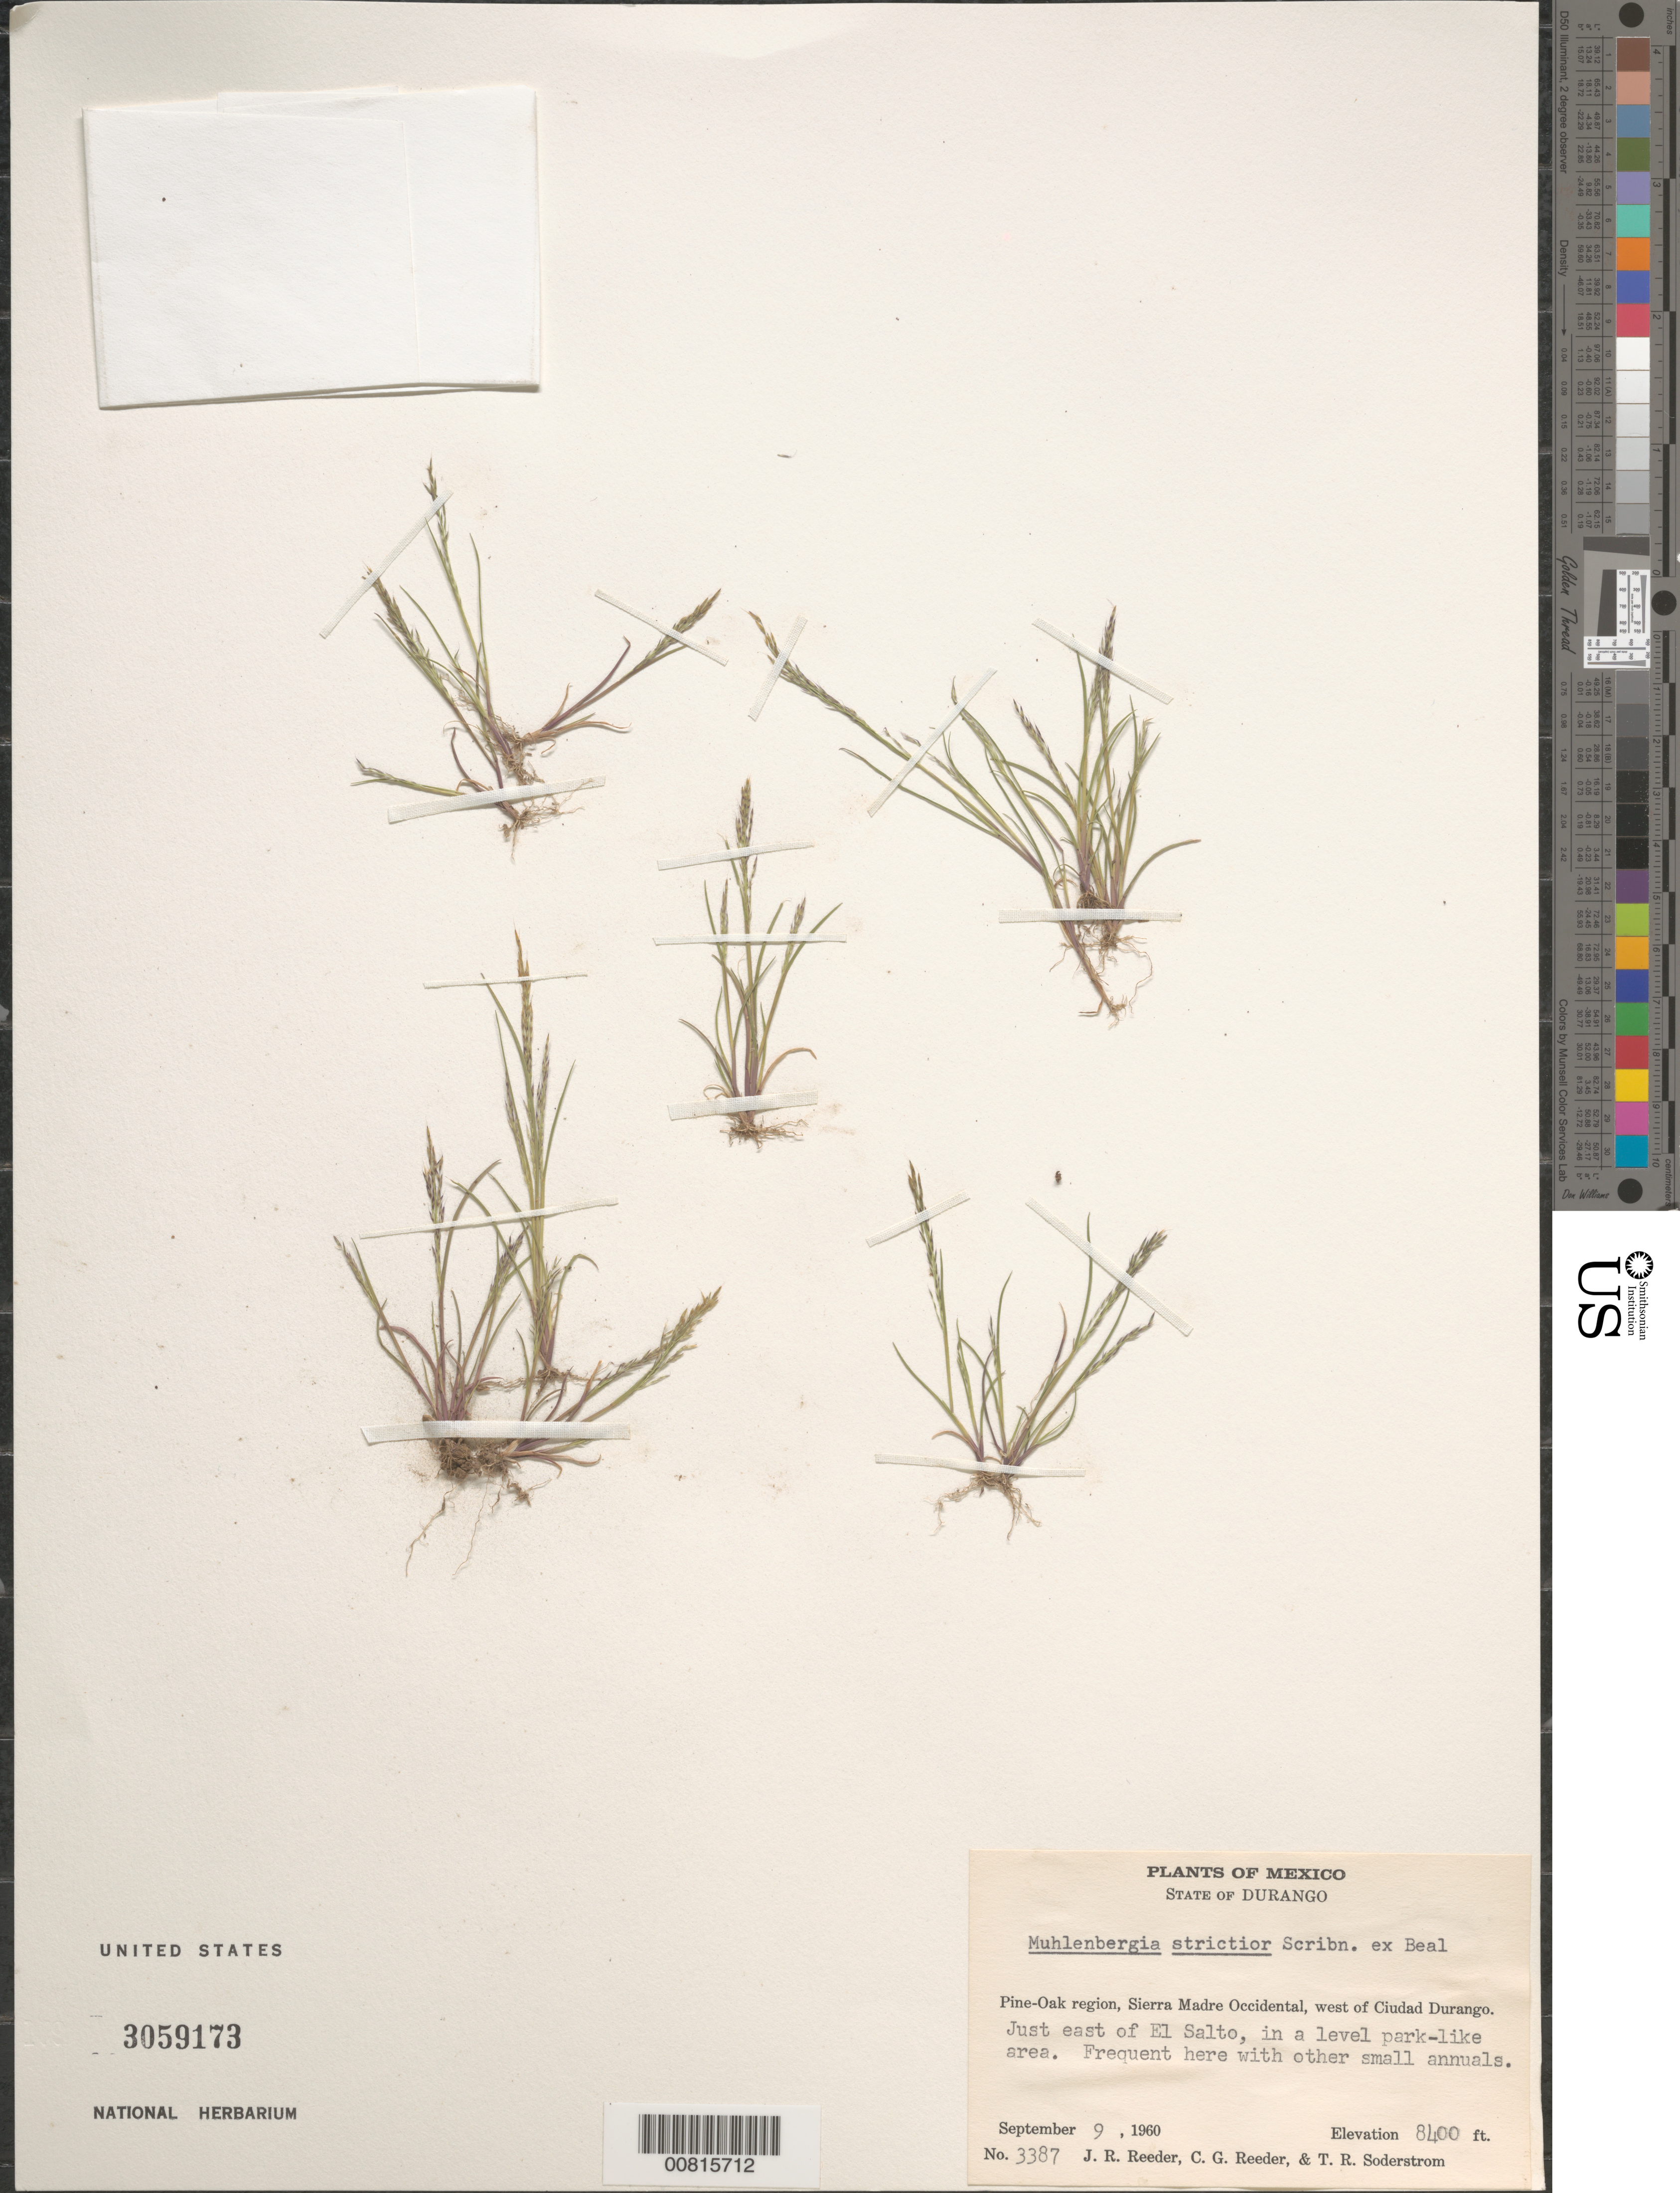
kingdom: Chromista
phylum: Ochrophyta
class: Bacillariophyceae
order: Coscinodiscales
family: Coscinodiscaceae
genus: Stoschia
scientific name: Stoschia janischii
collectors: J. R. Reeder & C. G. Reeder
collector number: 3387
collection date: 1960-09-09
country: Mexico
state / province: Durango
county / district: Pueblo Nuevo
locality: Just E of El Salto, mpio. Pueblo Nuevo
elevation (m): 2560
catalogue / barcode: US 3059173